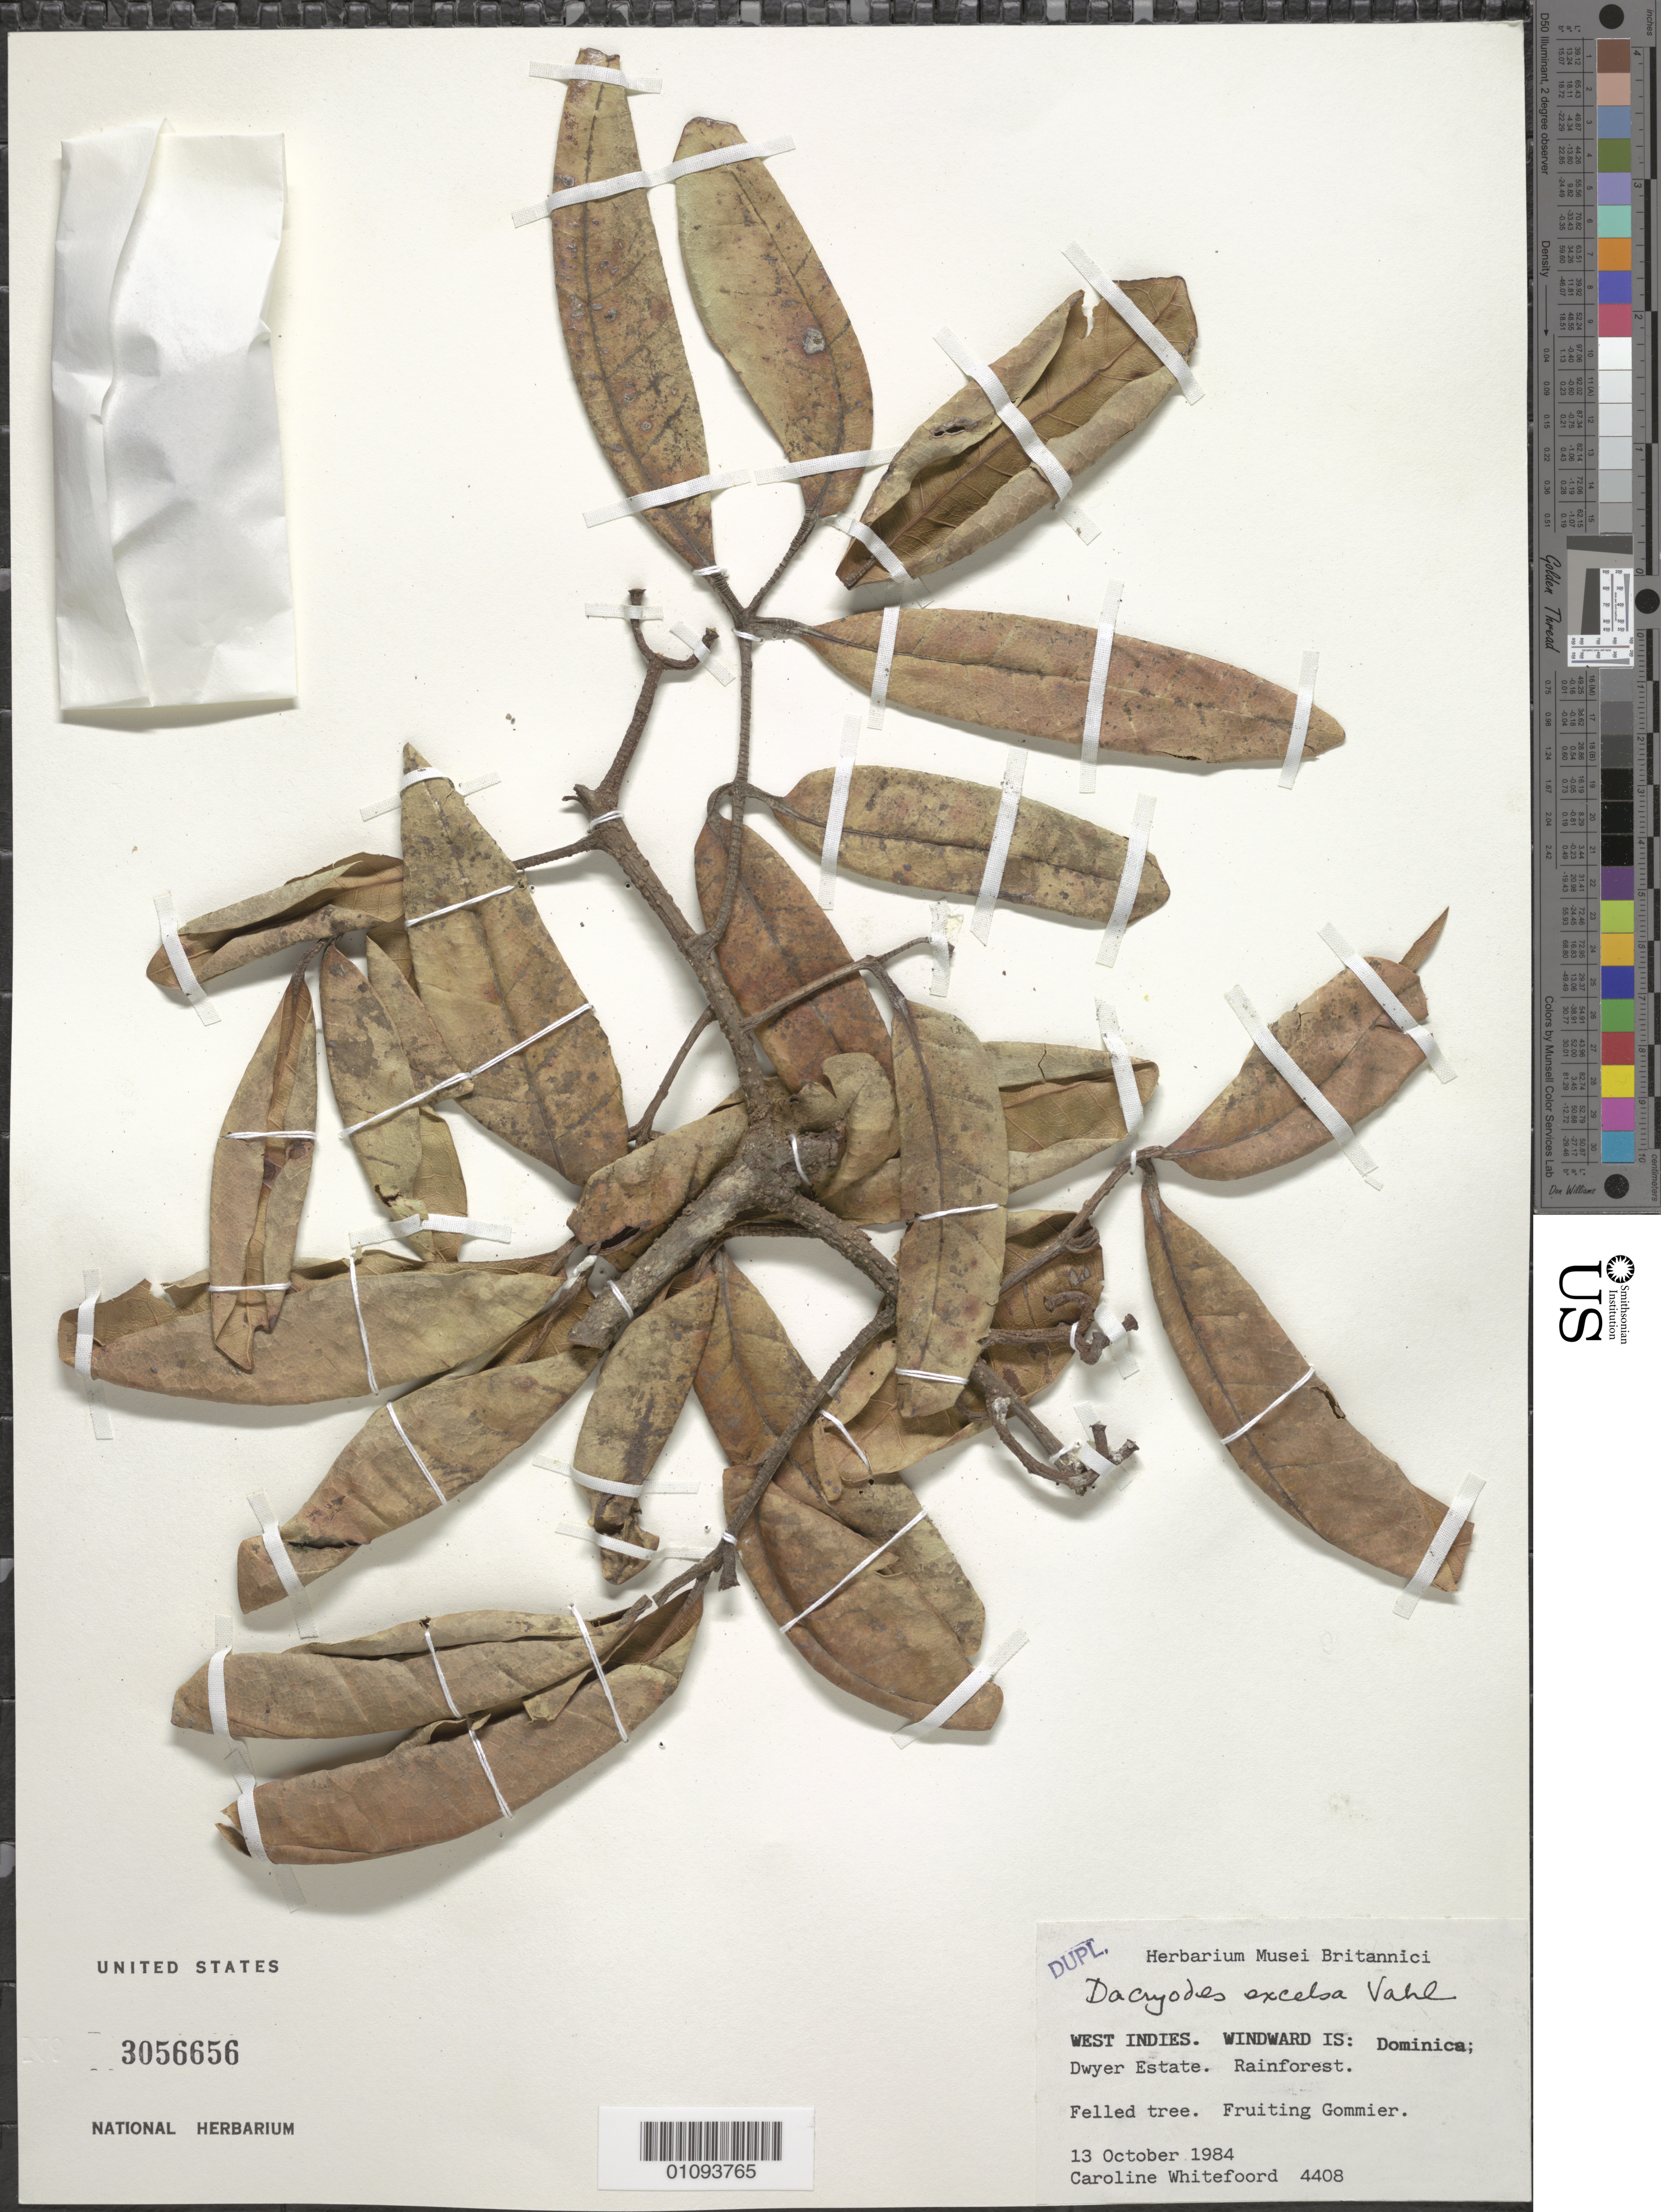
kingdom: Plantae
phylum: Tracheophyta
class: Magnoliopsida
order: Sapindales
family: Burseraceae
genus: Dacryodes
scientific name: Dacryodes excelsa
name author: Vahl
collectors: C. Whitefoord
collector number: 4408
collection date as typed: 13 Oct 1984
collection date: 1984-10-13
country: Dominica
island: Dominica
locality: Windward Island, Dwyer Estate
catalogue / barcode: US 3056656